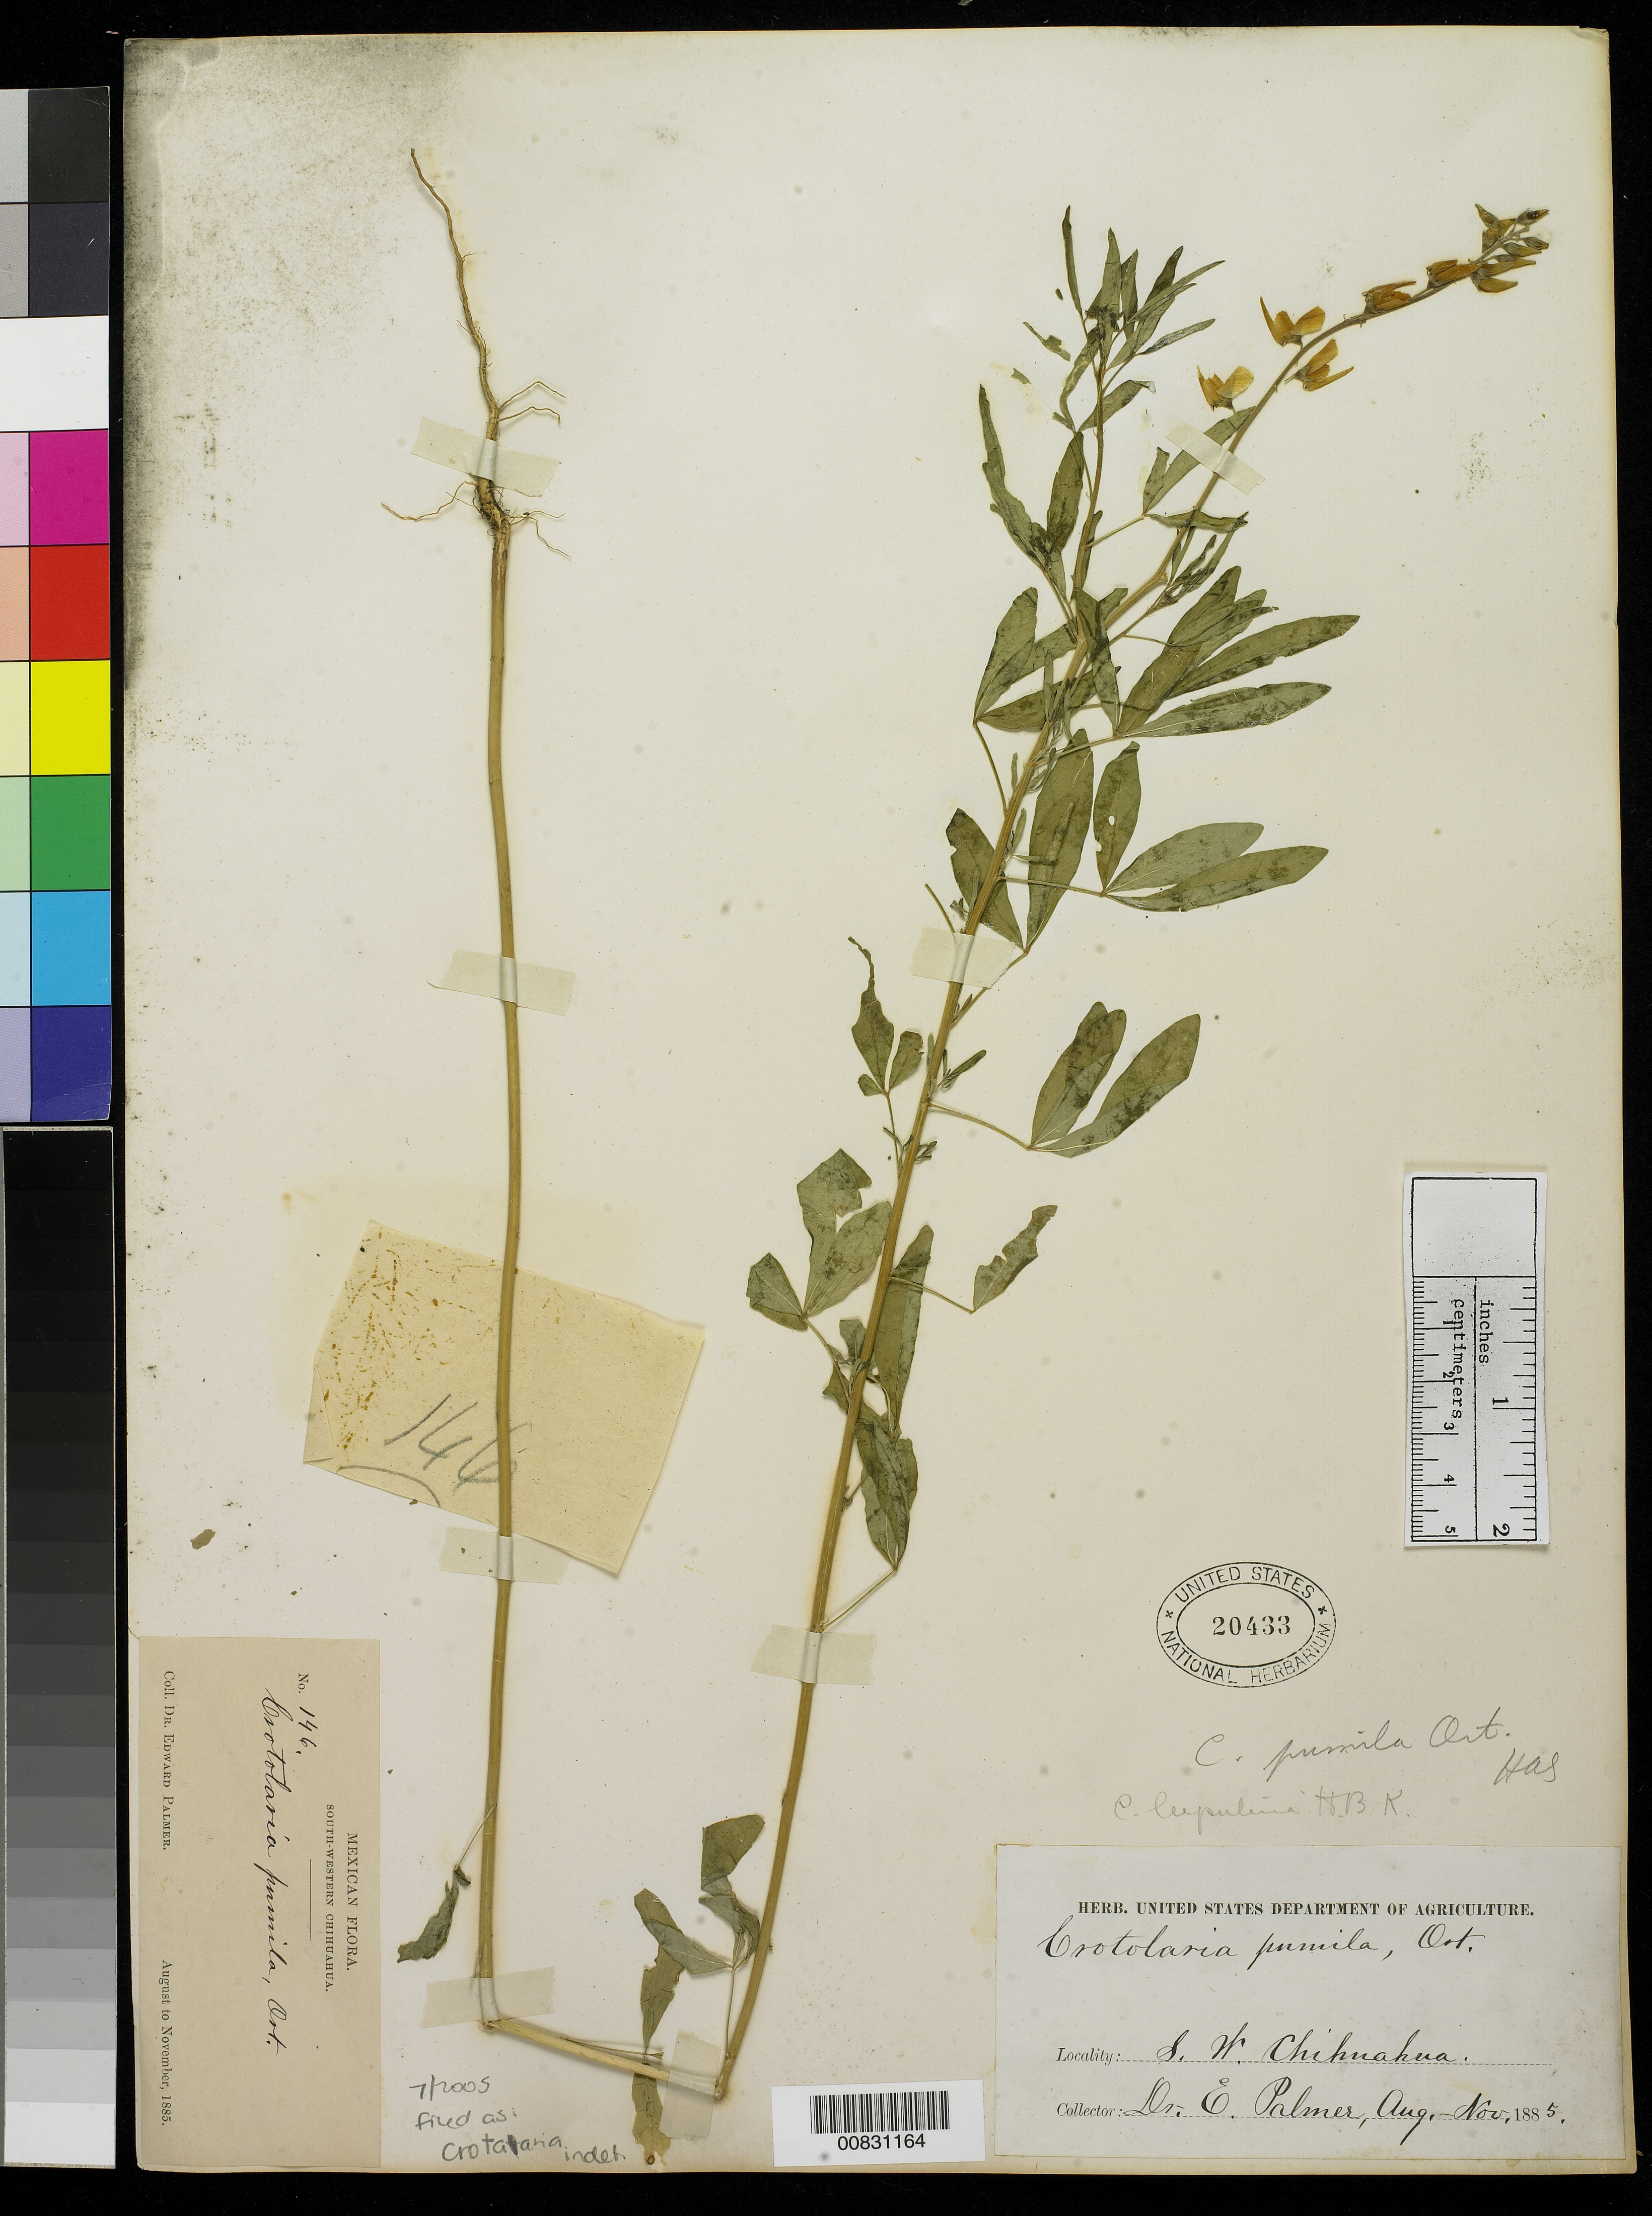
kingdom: Plantae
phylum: Tracheophyta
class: Magnoliopsida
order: Fabales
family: Fabaceae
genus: Crotalaria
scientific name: Crotalaria sp.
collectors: E. Palmer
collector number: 146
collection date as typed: Aug 1885 to -- Nov 1885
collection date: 1885-08/1885-11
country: Mexico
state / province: Chihuahua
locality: South-Western Chihuahua.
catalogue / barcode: US 20433